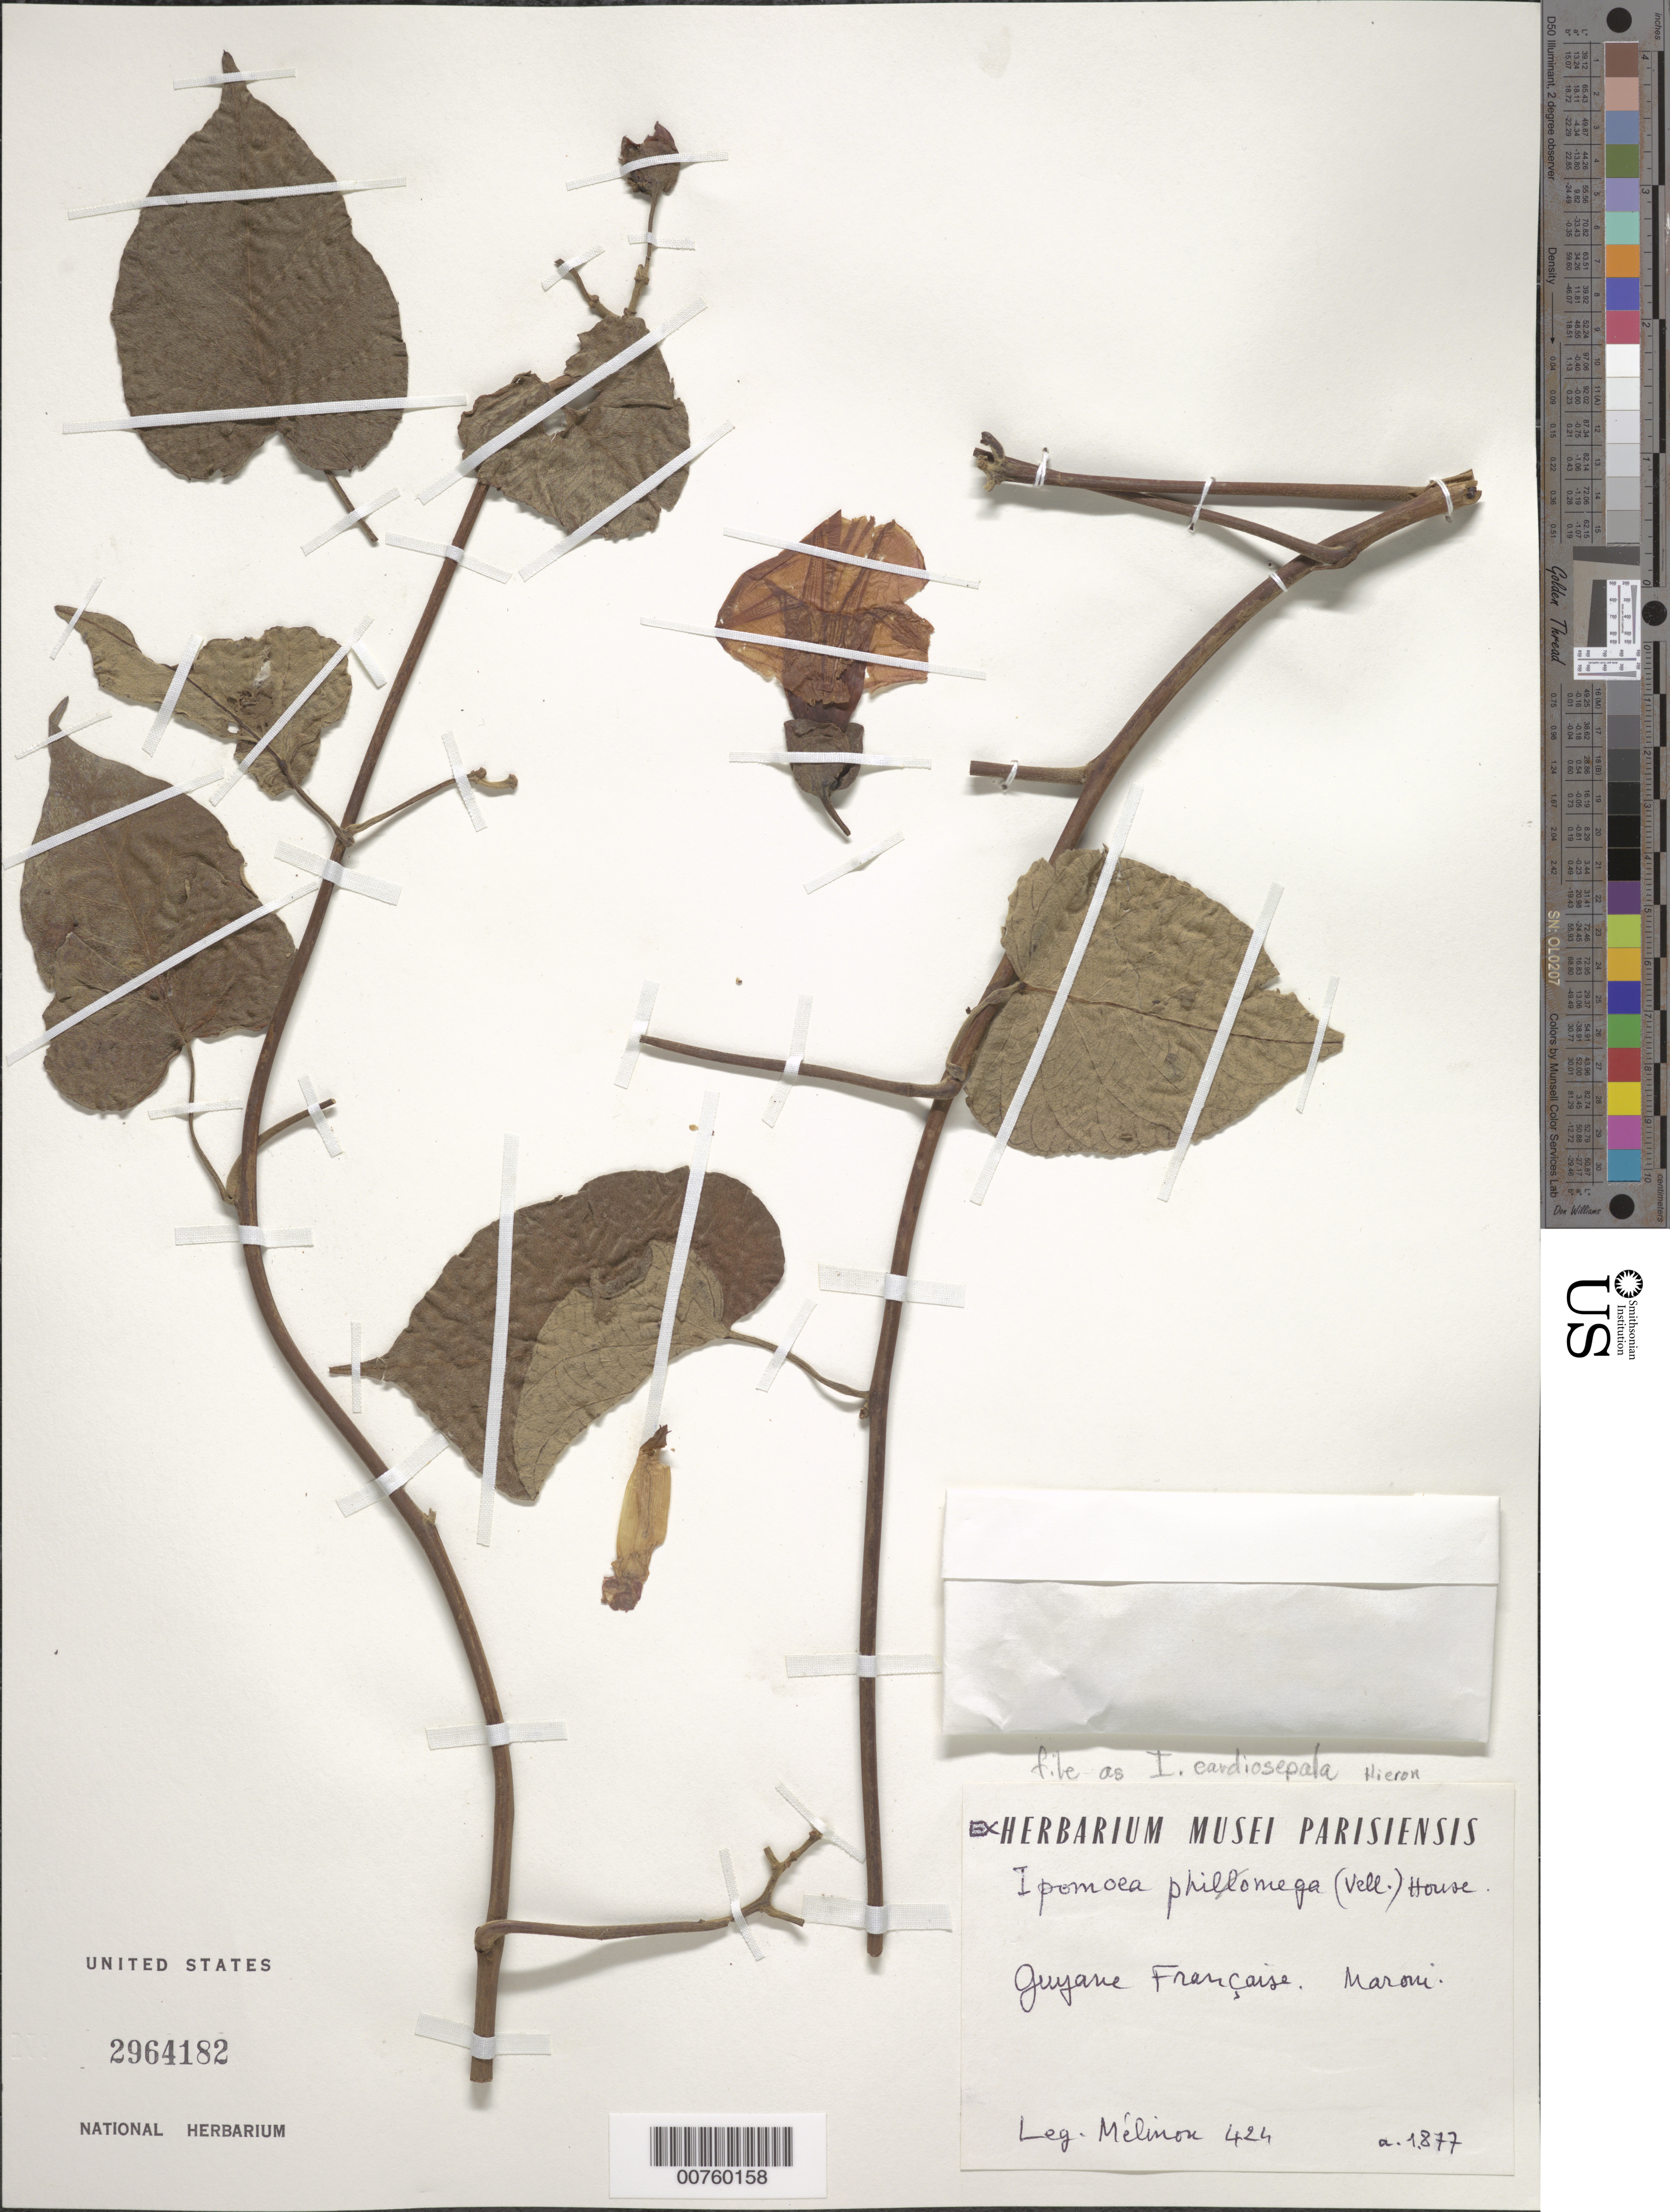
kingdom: Plantae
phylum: Tracheophyta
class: Magnoliopsida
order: Solanales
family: Convolvulaceae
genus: Ipomoea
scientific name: Ipomoea cardiosepala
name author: Hieron.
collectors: E. Mélinon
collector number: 424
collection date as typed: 1877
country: French Guiana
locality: Maroni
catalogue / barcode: US 2964182